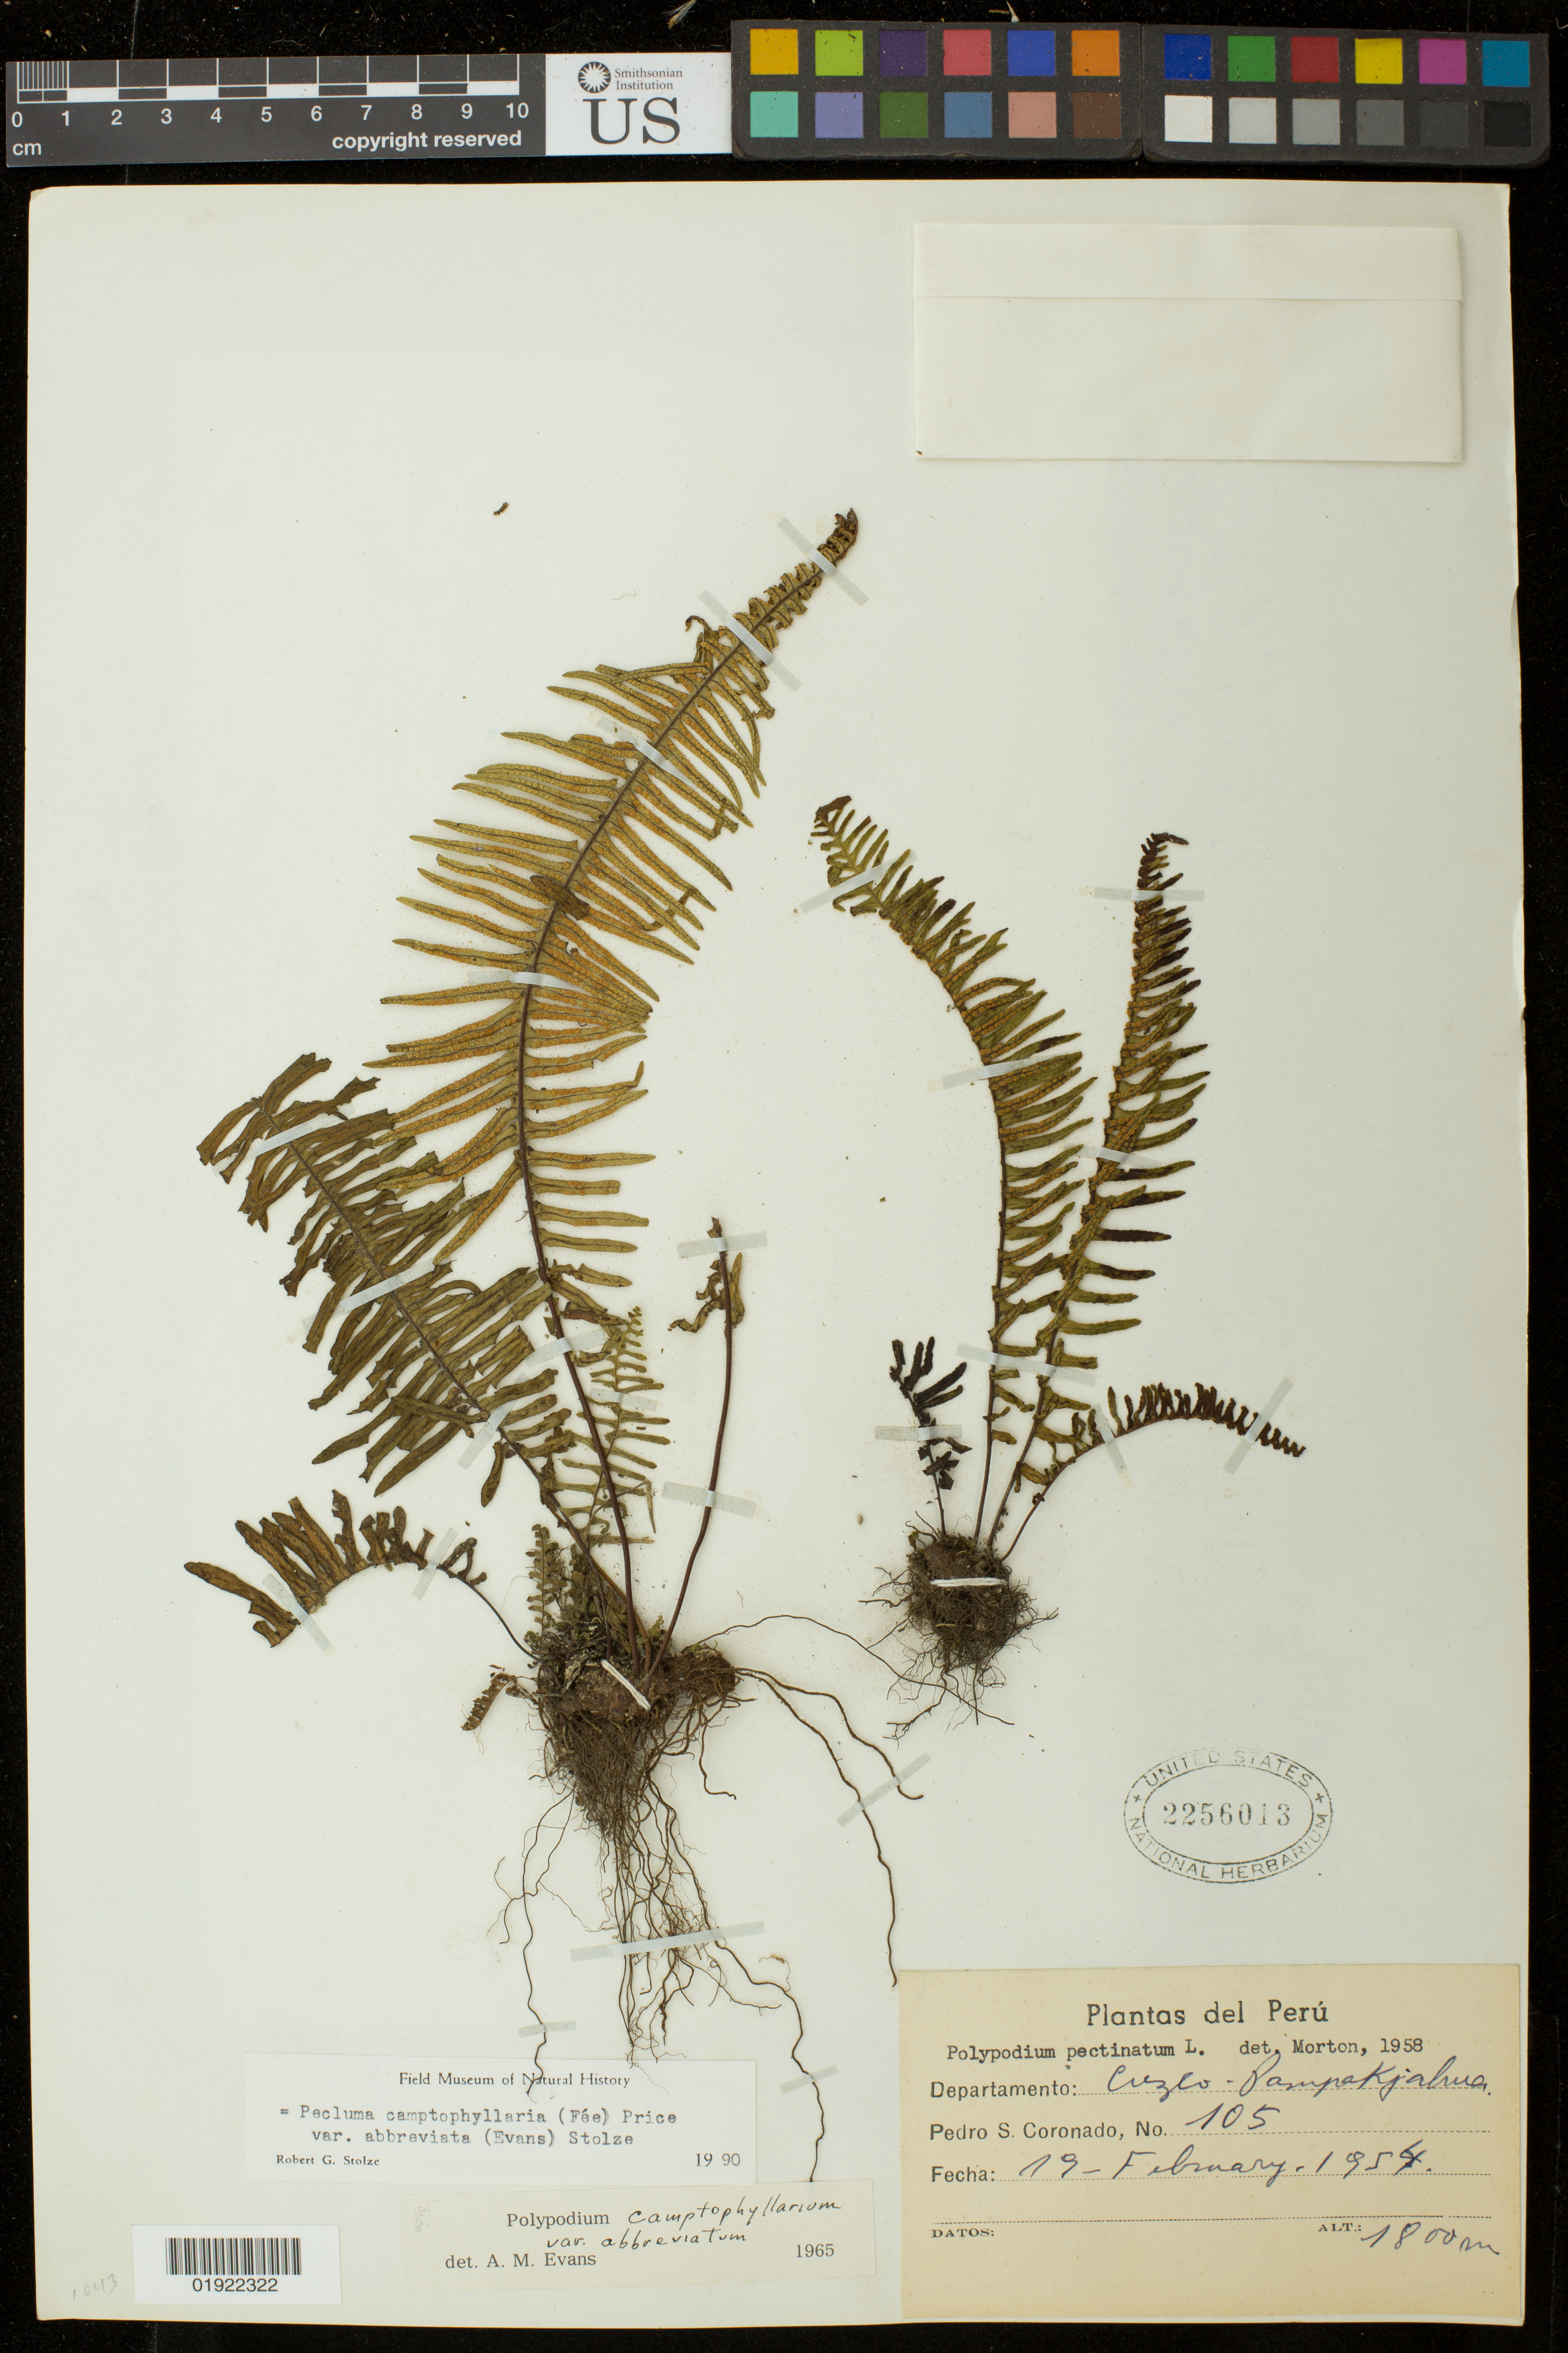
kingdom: Plantae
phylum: Tracheophyta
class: Polypodiopsida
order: Polypodiales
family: Polypodiaceae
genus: Pecluma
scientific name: Pecluma camptophyllaria var. abbreviata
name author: (A.M. Evans) Kartesz & Gandhi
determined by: Stolze, R. G.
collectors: P. Coronado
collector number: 105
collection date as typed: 19-February-1954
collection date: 1954-02-19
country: Peru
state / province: Cusco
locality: Pampakjahua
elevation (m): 1800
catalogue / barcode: US 2256013